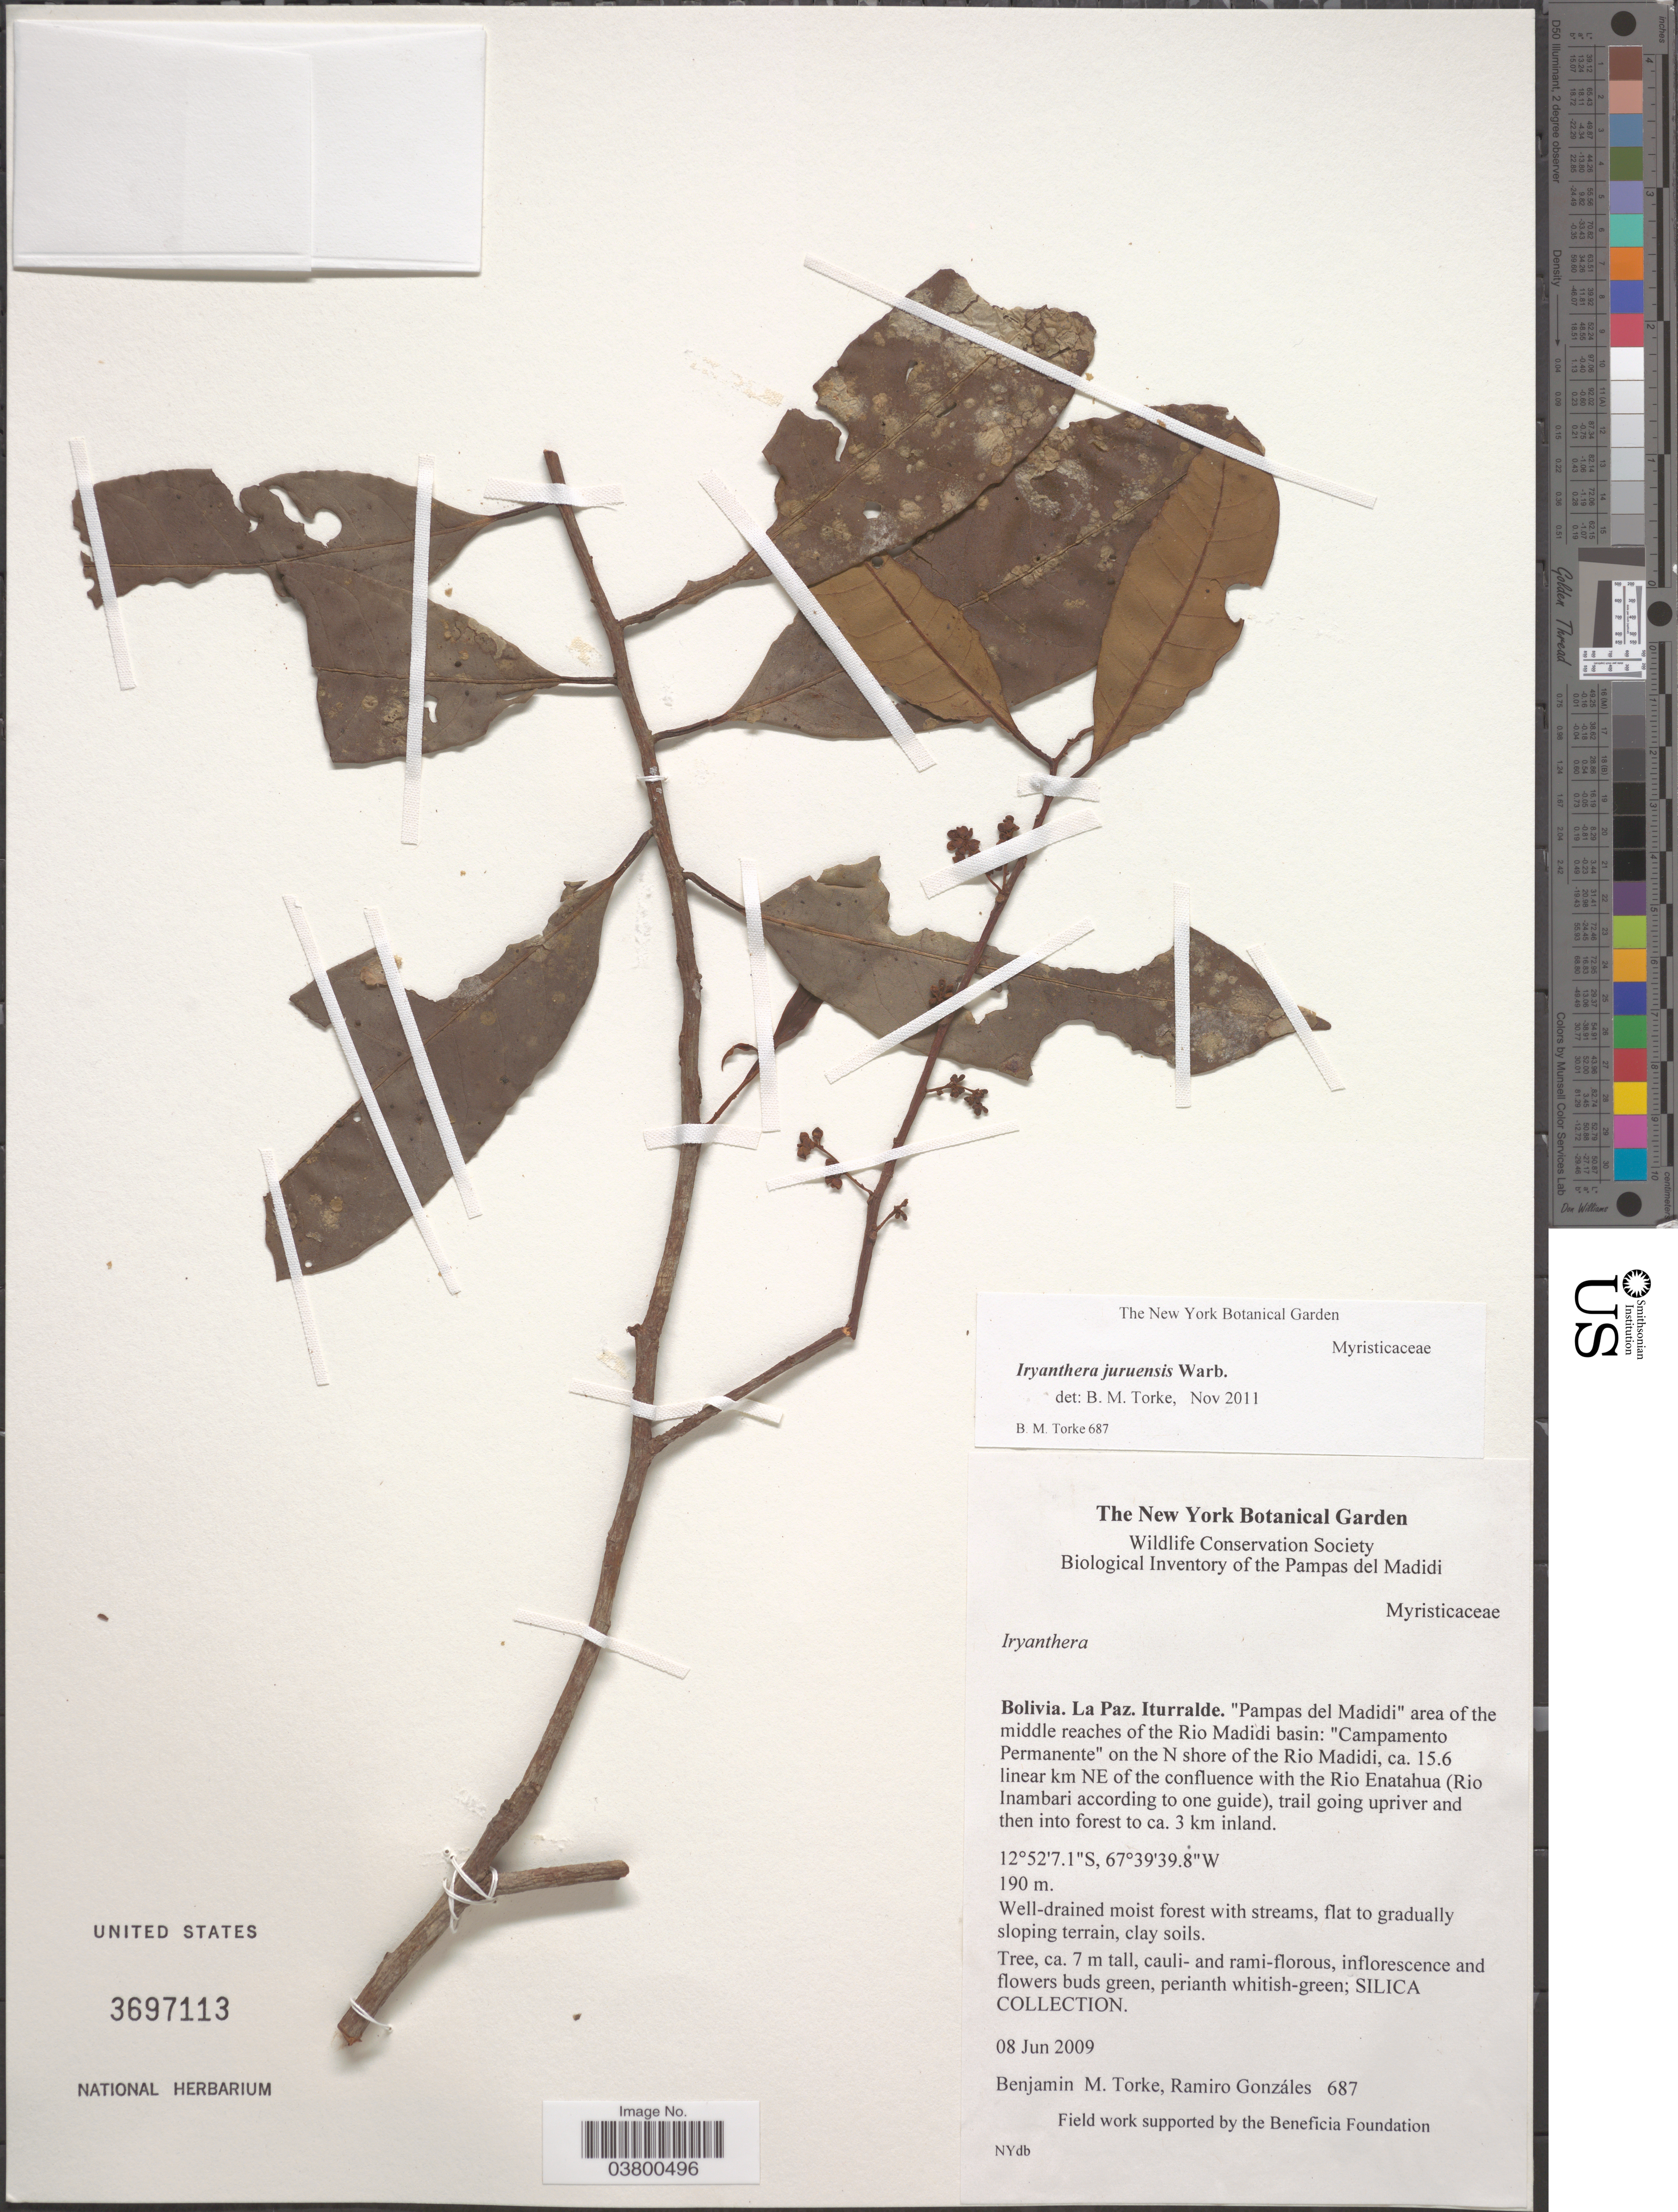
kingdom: Plantae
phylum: Tracheophyta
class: Magnoliopsida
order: Magnoliales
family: Myristicaceae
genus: Iryanthera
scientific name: Iryanthera juruensis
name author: Warb.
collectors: B. M. Torke & R. Gozález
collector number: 687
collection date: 2009-06-08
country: Bolivia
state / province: La Paz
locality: Iturralde. "Pampas del Mididi" area of the middle reaches of the Rio Madidi basin: "Campamento Permanente" on the N shore of the Rio Madidi, ca. 15.6 linear km NE of the confluence with the Rio Enatahua (Rio Inambari according to one guide), trail going upriver and then into forest to ca. 3 km inland.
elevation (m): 190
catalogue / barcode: US 3697113